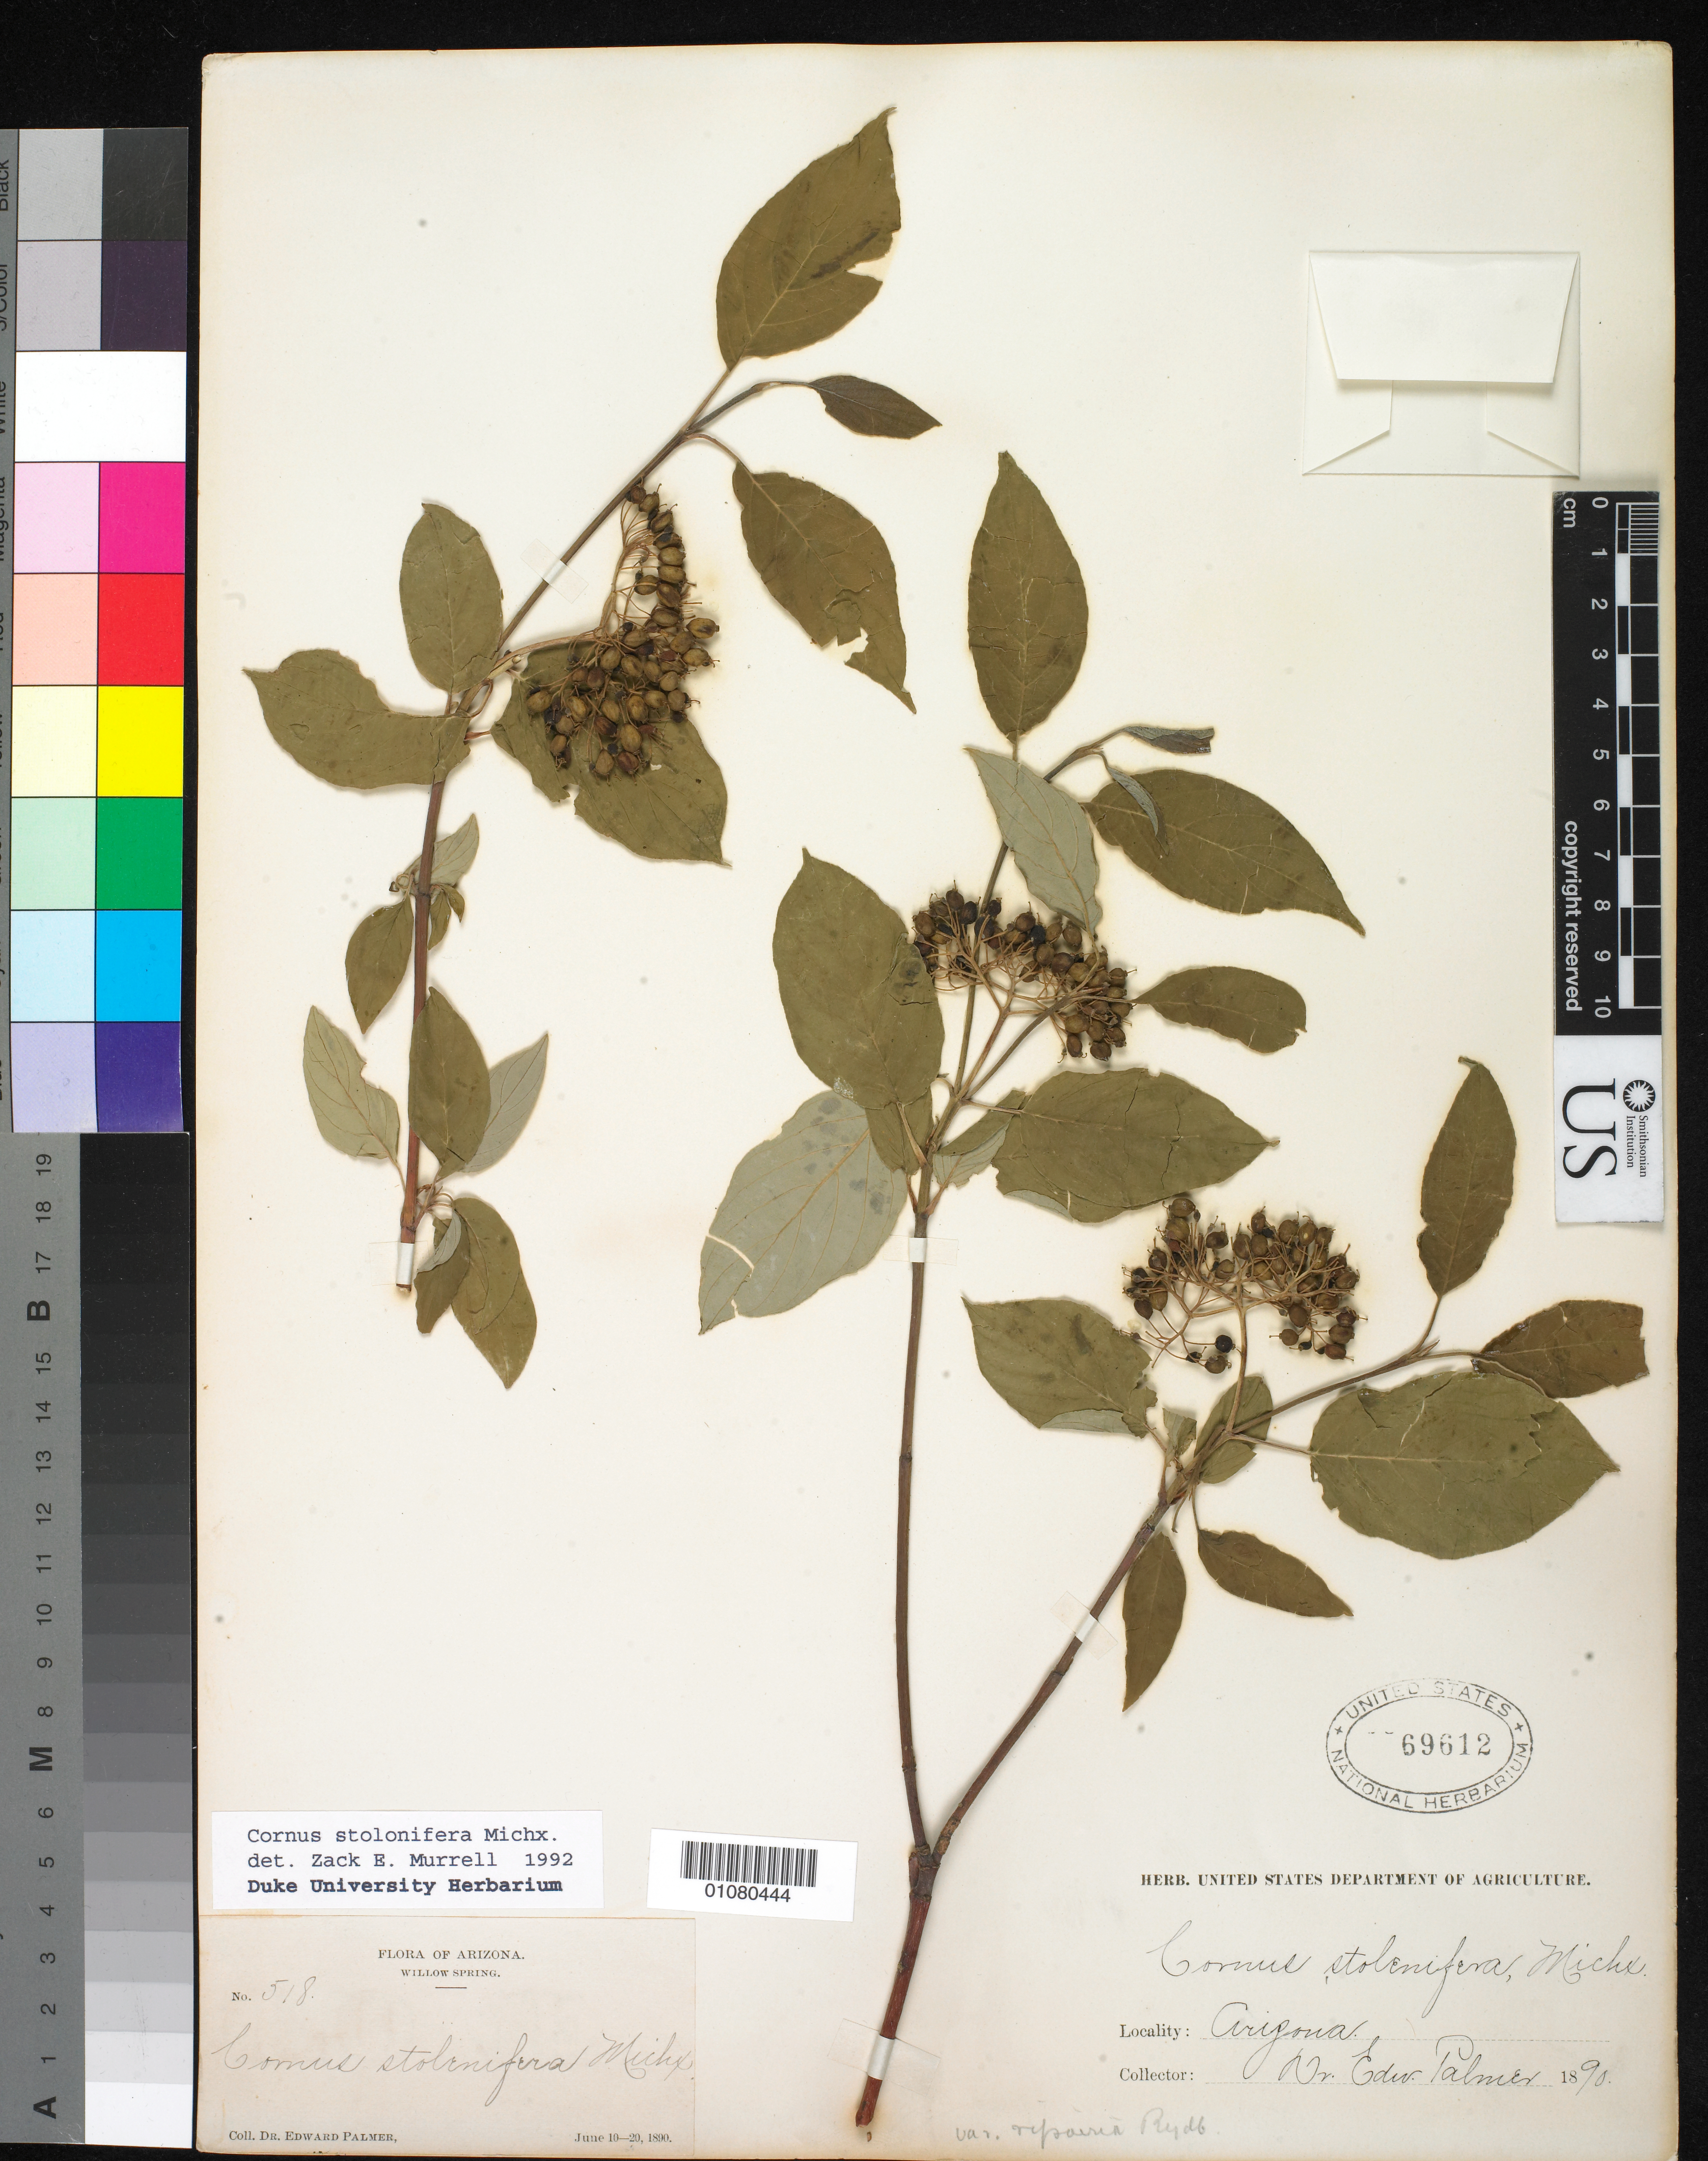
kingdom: Plantae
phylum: Tracheophyta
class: Magnoliopsida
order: Cornales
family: Cornaceae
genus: Cornus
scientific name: Cornus stolonifera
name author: Michx.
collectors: E. Palmer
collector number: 518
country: United States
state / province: Arizona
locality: Willow Springs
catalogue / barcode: US 69612